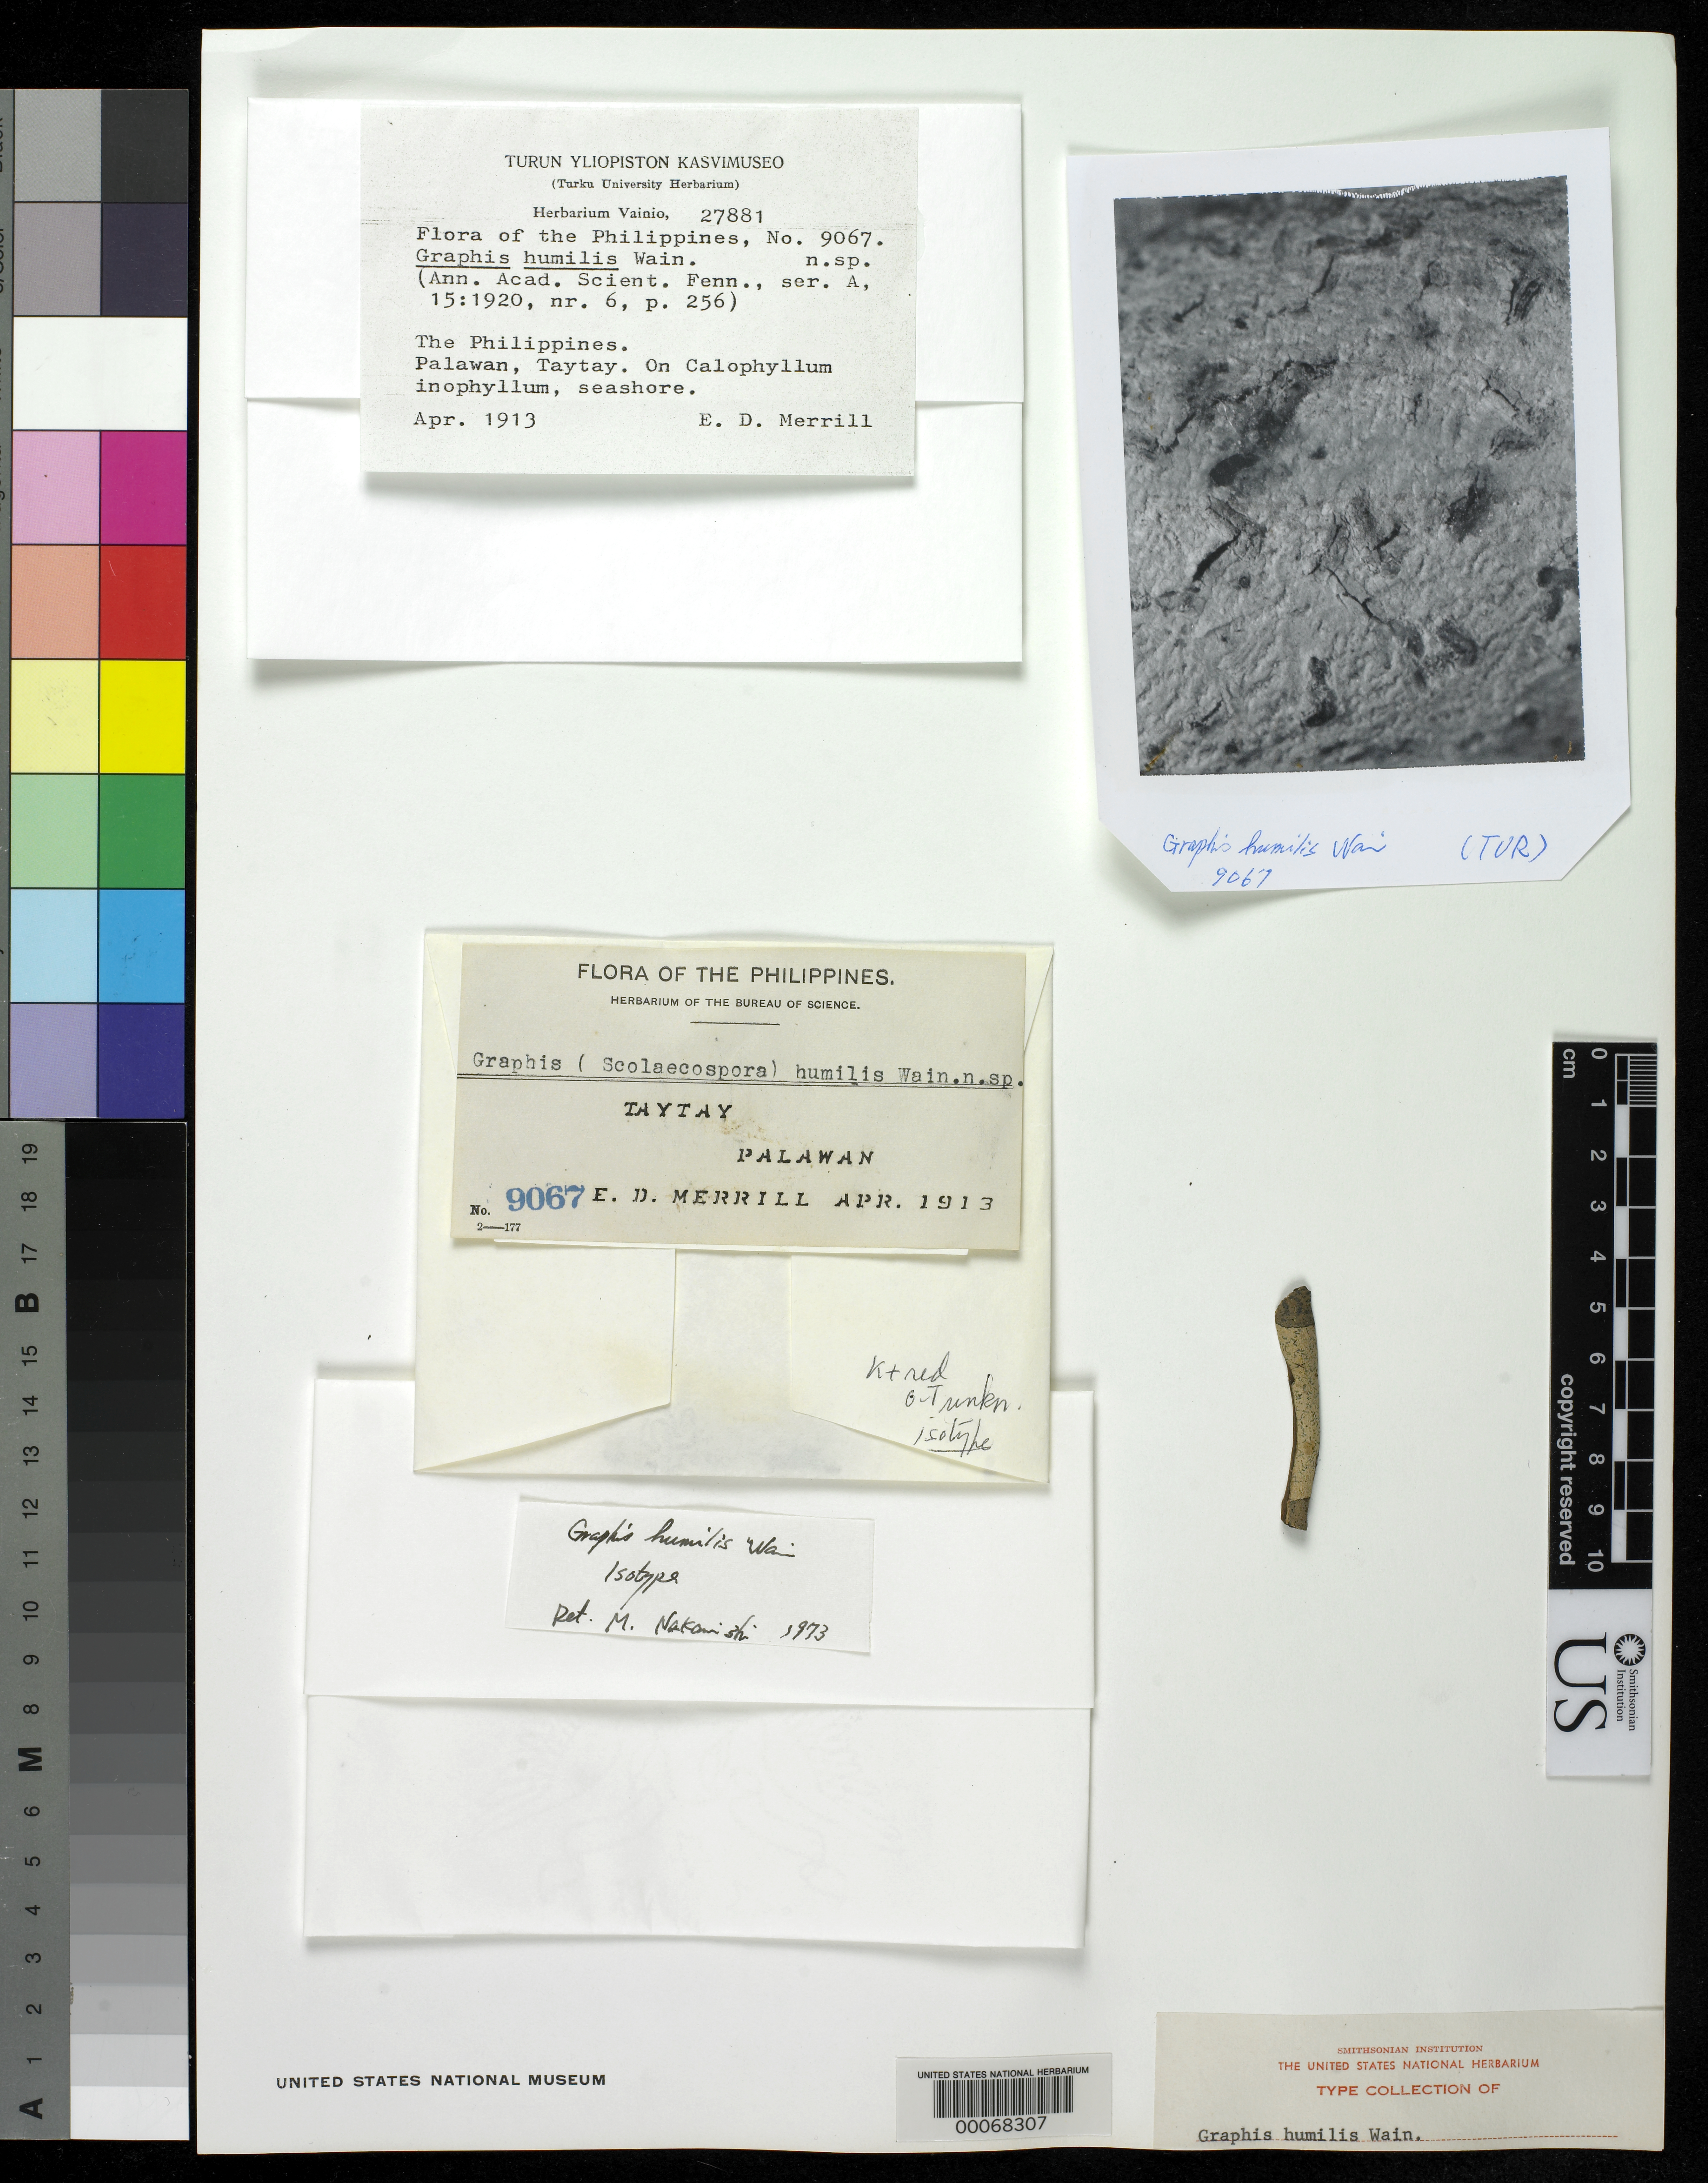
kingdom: Fungi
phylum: Ascomycota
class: Lecanoromycetes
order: Ostropales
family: Graphidaceae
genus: Graphis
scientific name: Graphis humilis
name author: Vain.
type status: Isotype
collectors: E. D. Merrill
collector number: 9067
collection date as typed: Apr 1913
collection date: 1913-04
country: Philippines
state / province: Mimaropa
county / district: Palawan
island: Palawan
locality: Taytay.